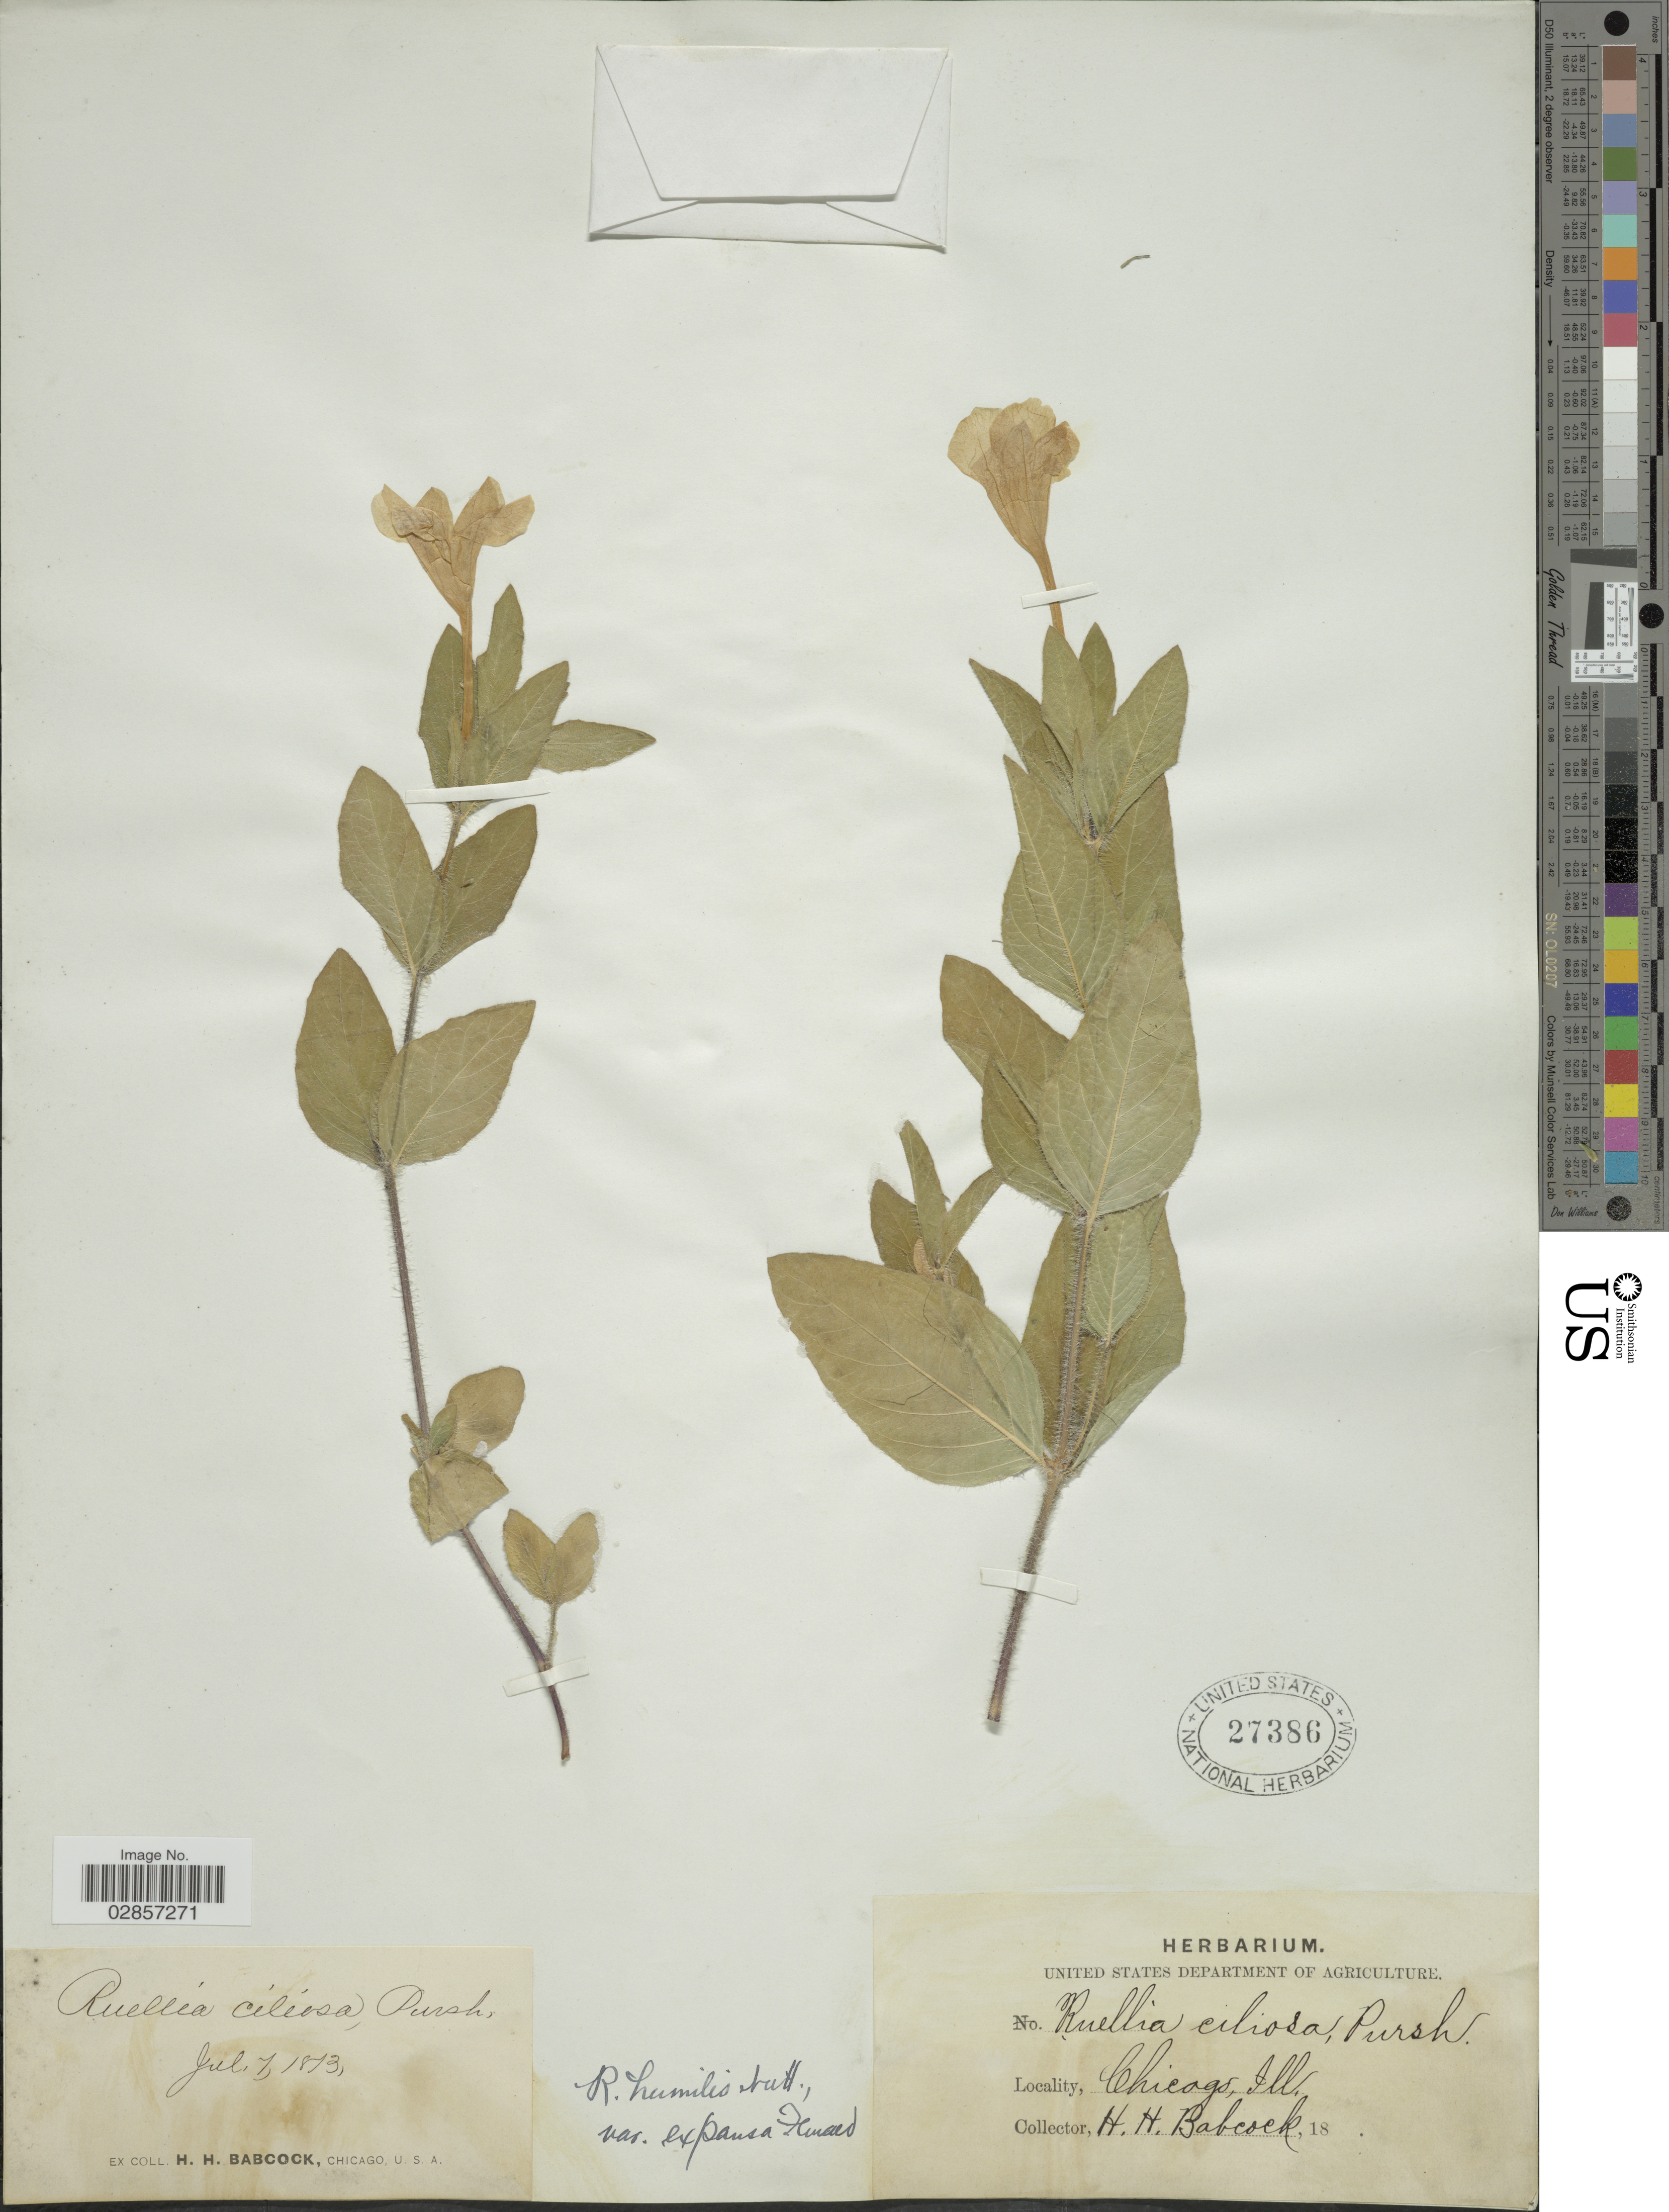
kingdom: Plantae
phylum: Tracheophyta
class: Magnoliopsida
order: Lamiales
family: Acanthaceae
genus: Ruellia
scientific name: Ruellia humilis var. expansa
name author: Fernald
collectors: ex herb. Henry Homes Babcock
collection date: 1873-07-07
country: United States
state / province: Illinois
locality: Chicago, Ill.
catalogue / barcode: US 27386